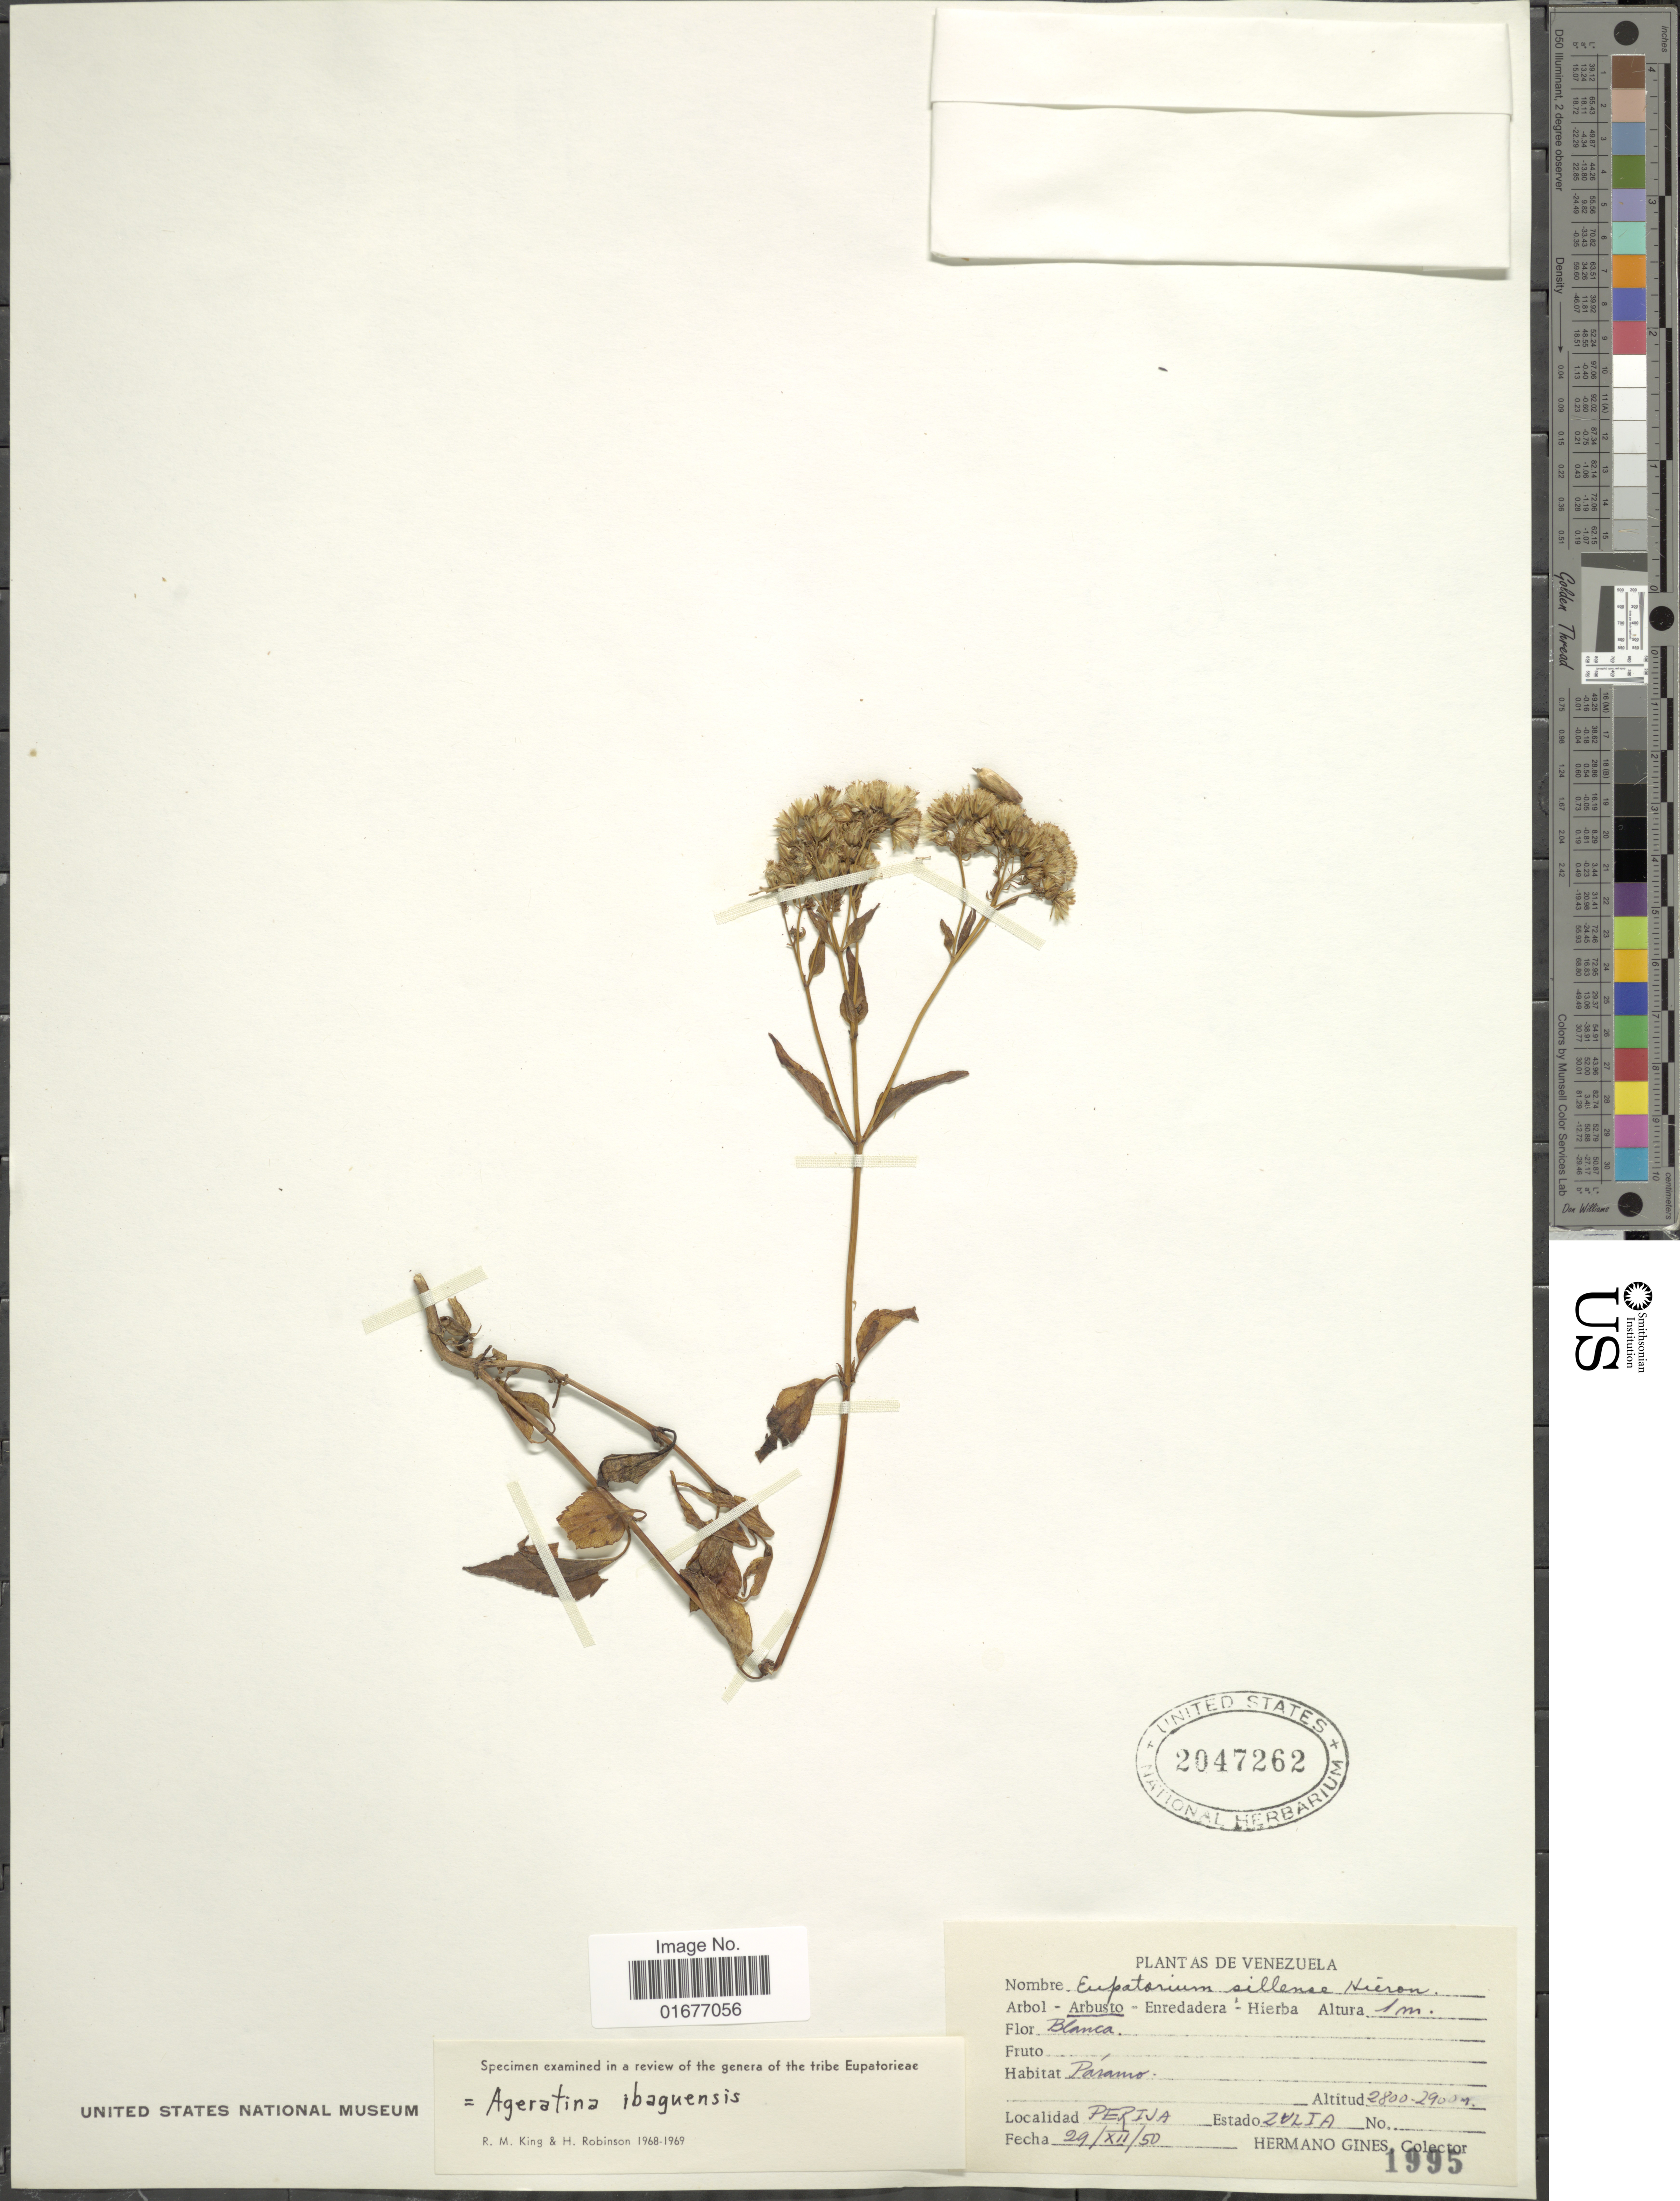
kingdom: Plantae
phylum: Tracheophyta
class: Magnoliopsida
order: Asterales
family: Asteraceae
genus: Ageratina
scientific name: Ageratina ibaguensis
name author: (Sch. Bip. ex Hieron.) R.M. King & H. Rob.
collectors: Bro. Gines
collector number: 1995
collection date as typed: Transcribed d/m/y: 29/12/50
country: Venezuela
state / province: Zulia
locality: Perina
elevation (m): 2800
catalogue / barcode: US 2047262